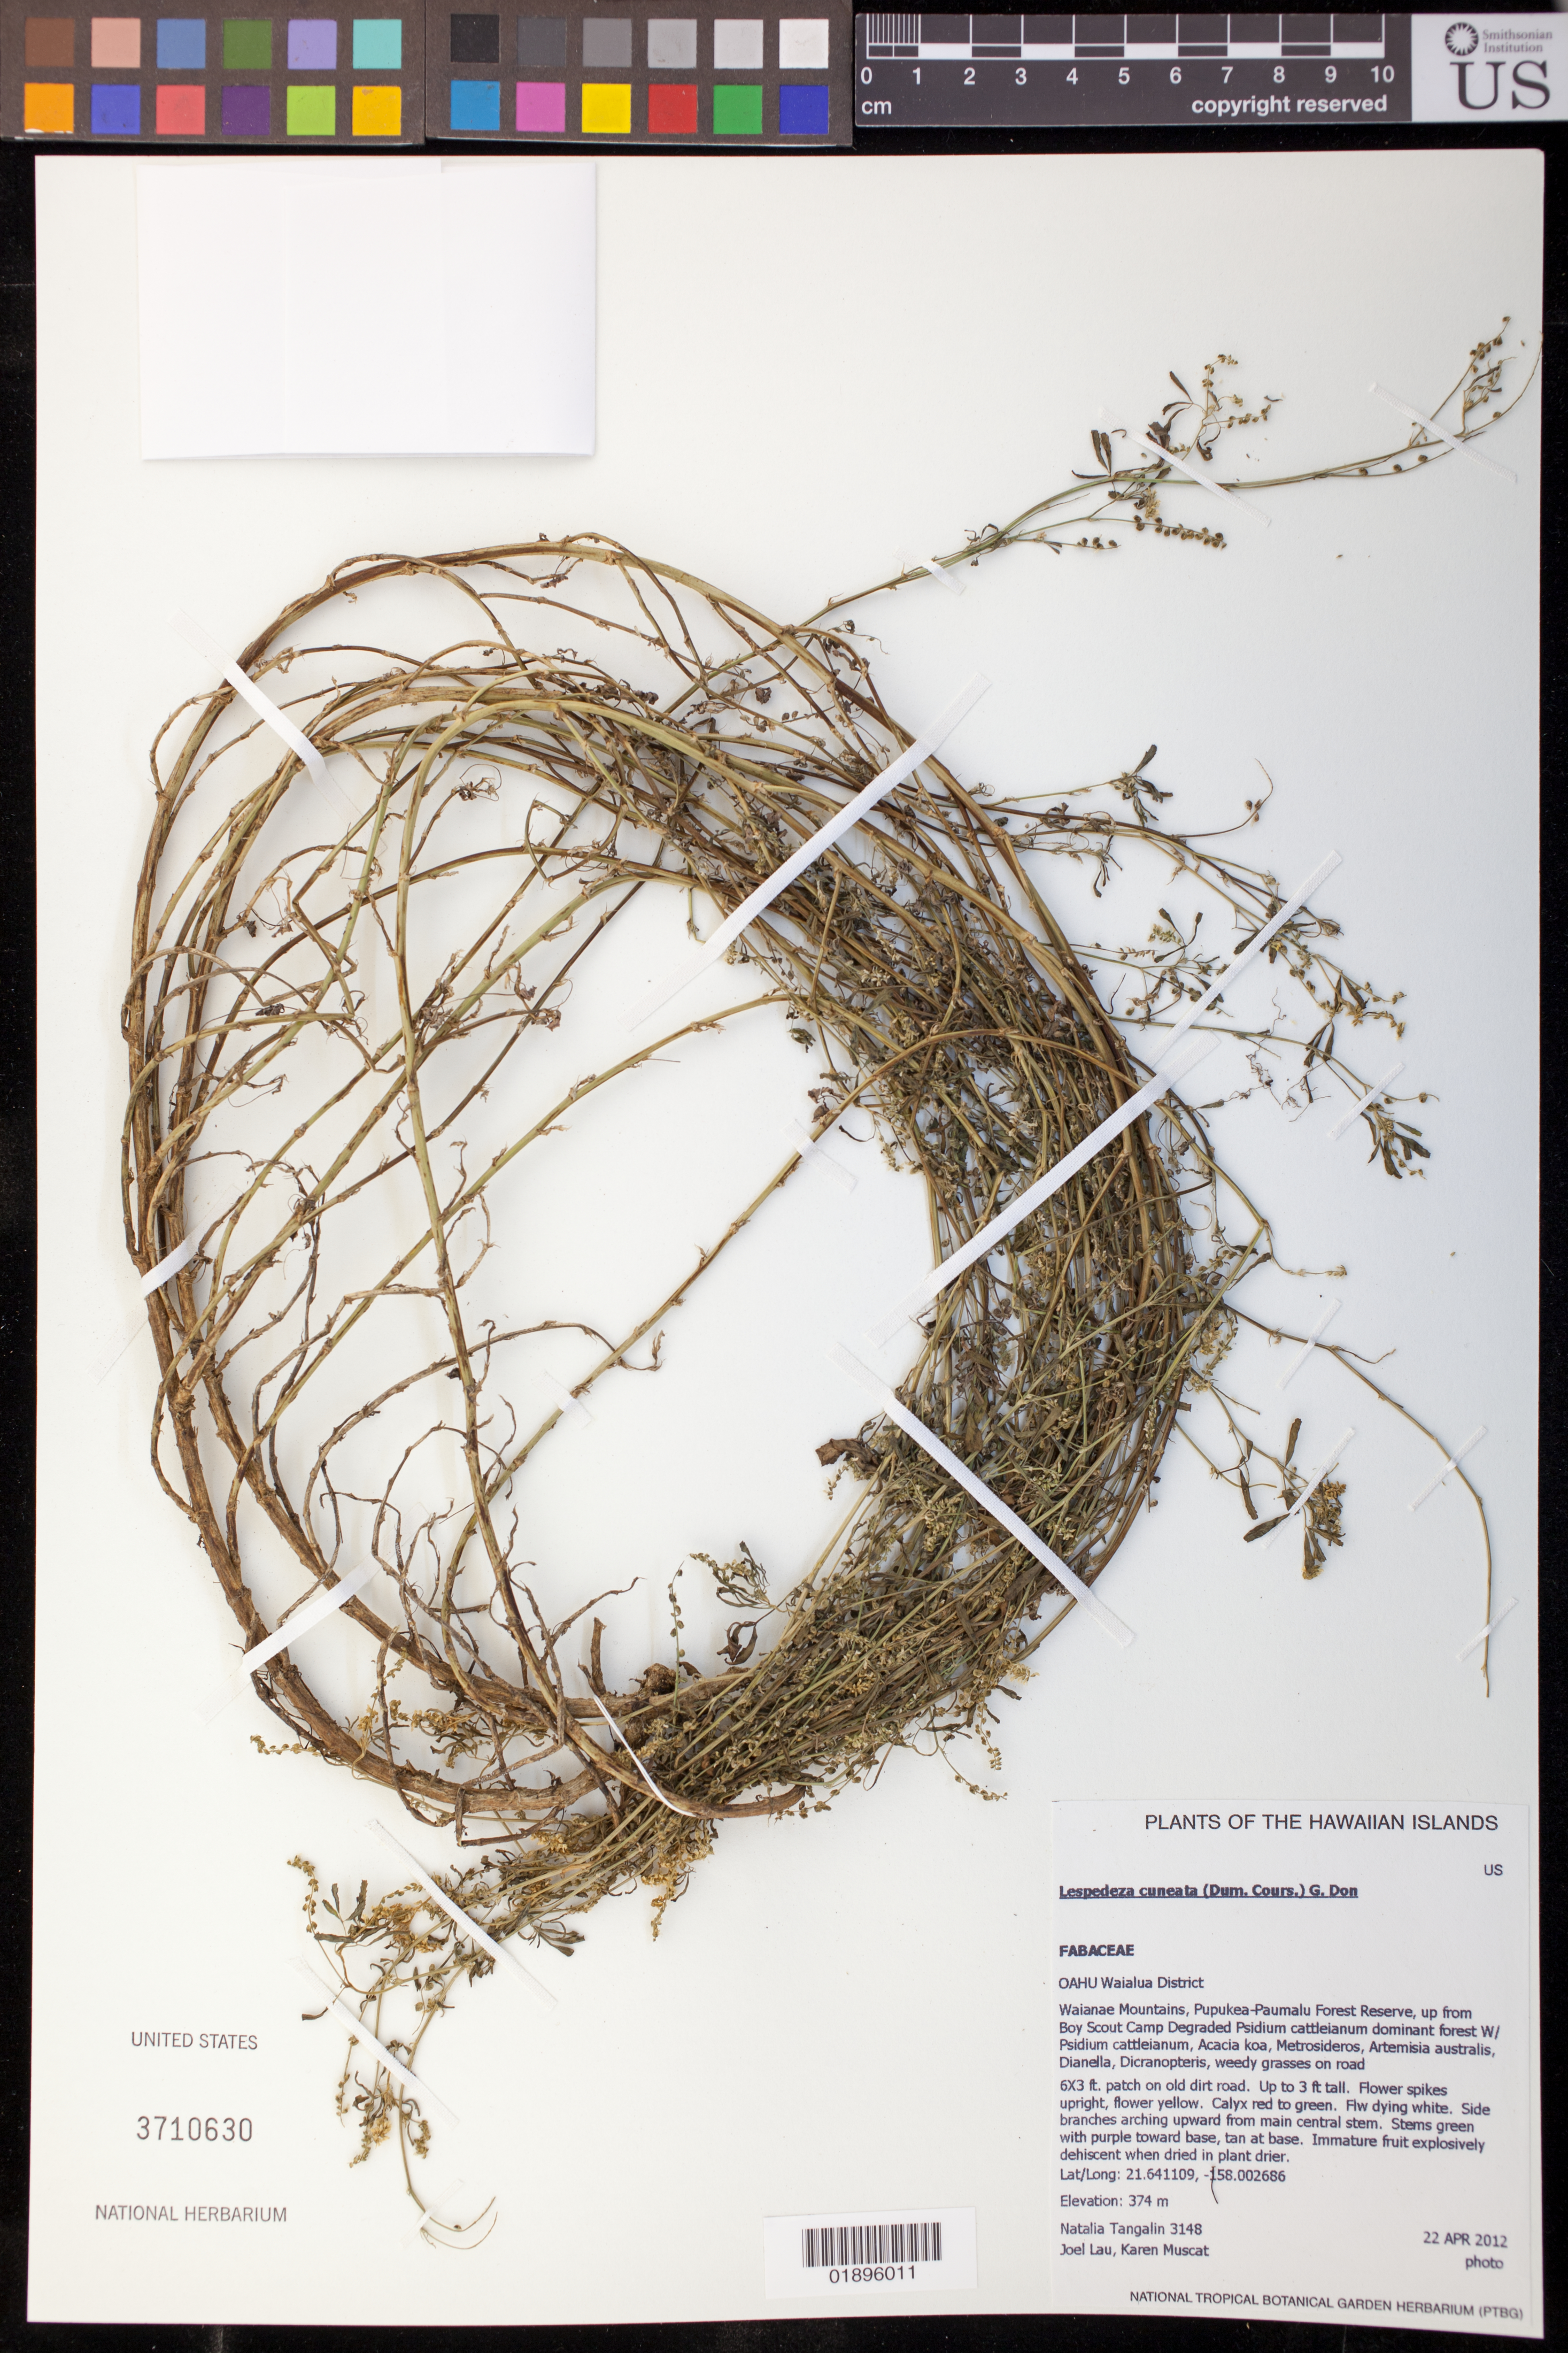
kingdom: Plantae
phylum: Tracheophyta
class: Magnoliopsida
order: Fabales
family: Fabaceae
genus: Lespedeza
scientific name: Lespedeza cuneata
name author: (Dum. Cours.) G. Don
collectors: N. Tangalin, J. Lau, K. Muscat & K. Suzuki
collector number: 3148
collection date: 2012-04-22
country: United States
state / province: Hawaii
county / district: Honolulu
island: Oahu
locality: Waialua District, Waianae Mountains, Pupukea-Paumalu Forest Reserve, up from Boy Scout Camp.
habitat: Degraded forest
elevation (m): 374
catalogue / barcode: US 3710630